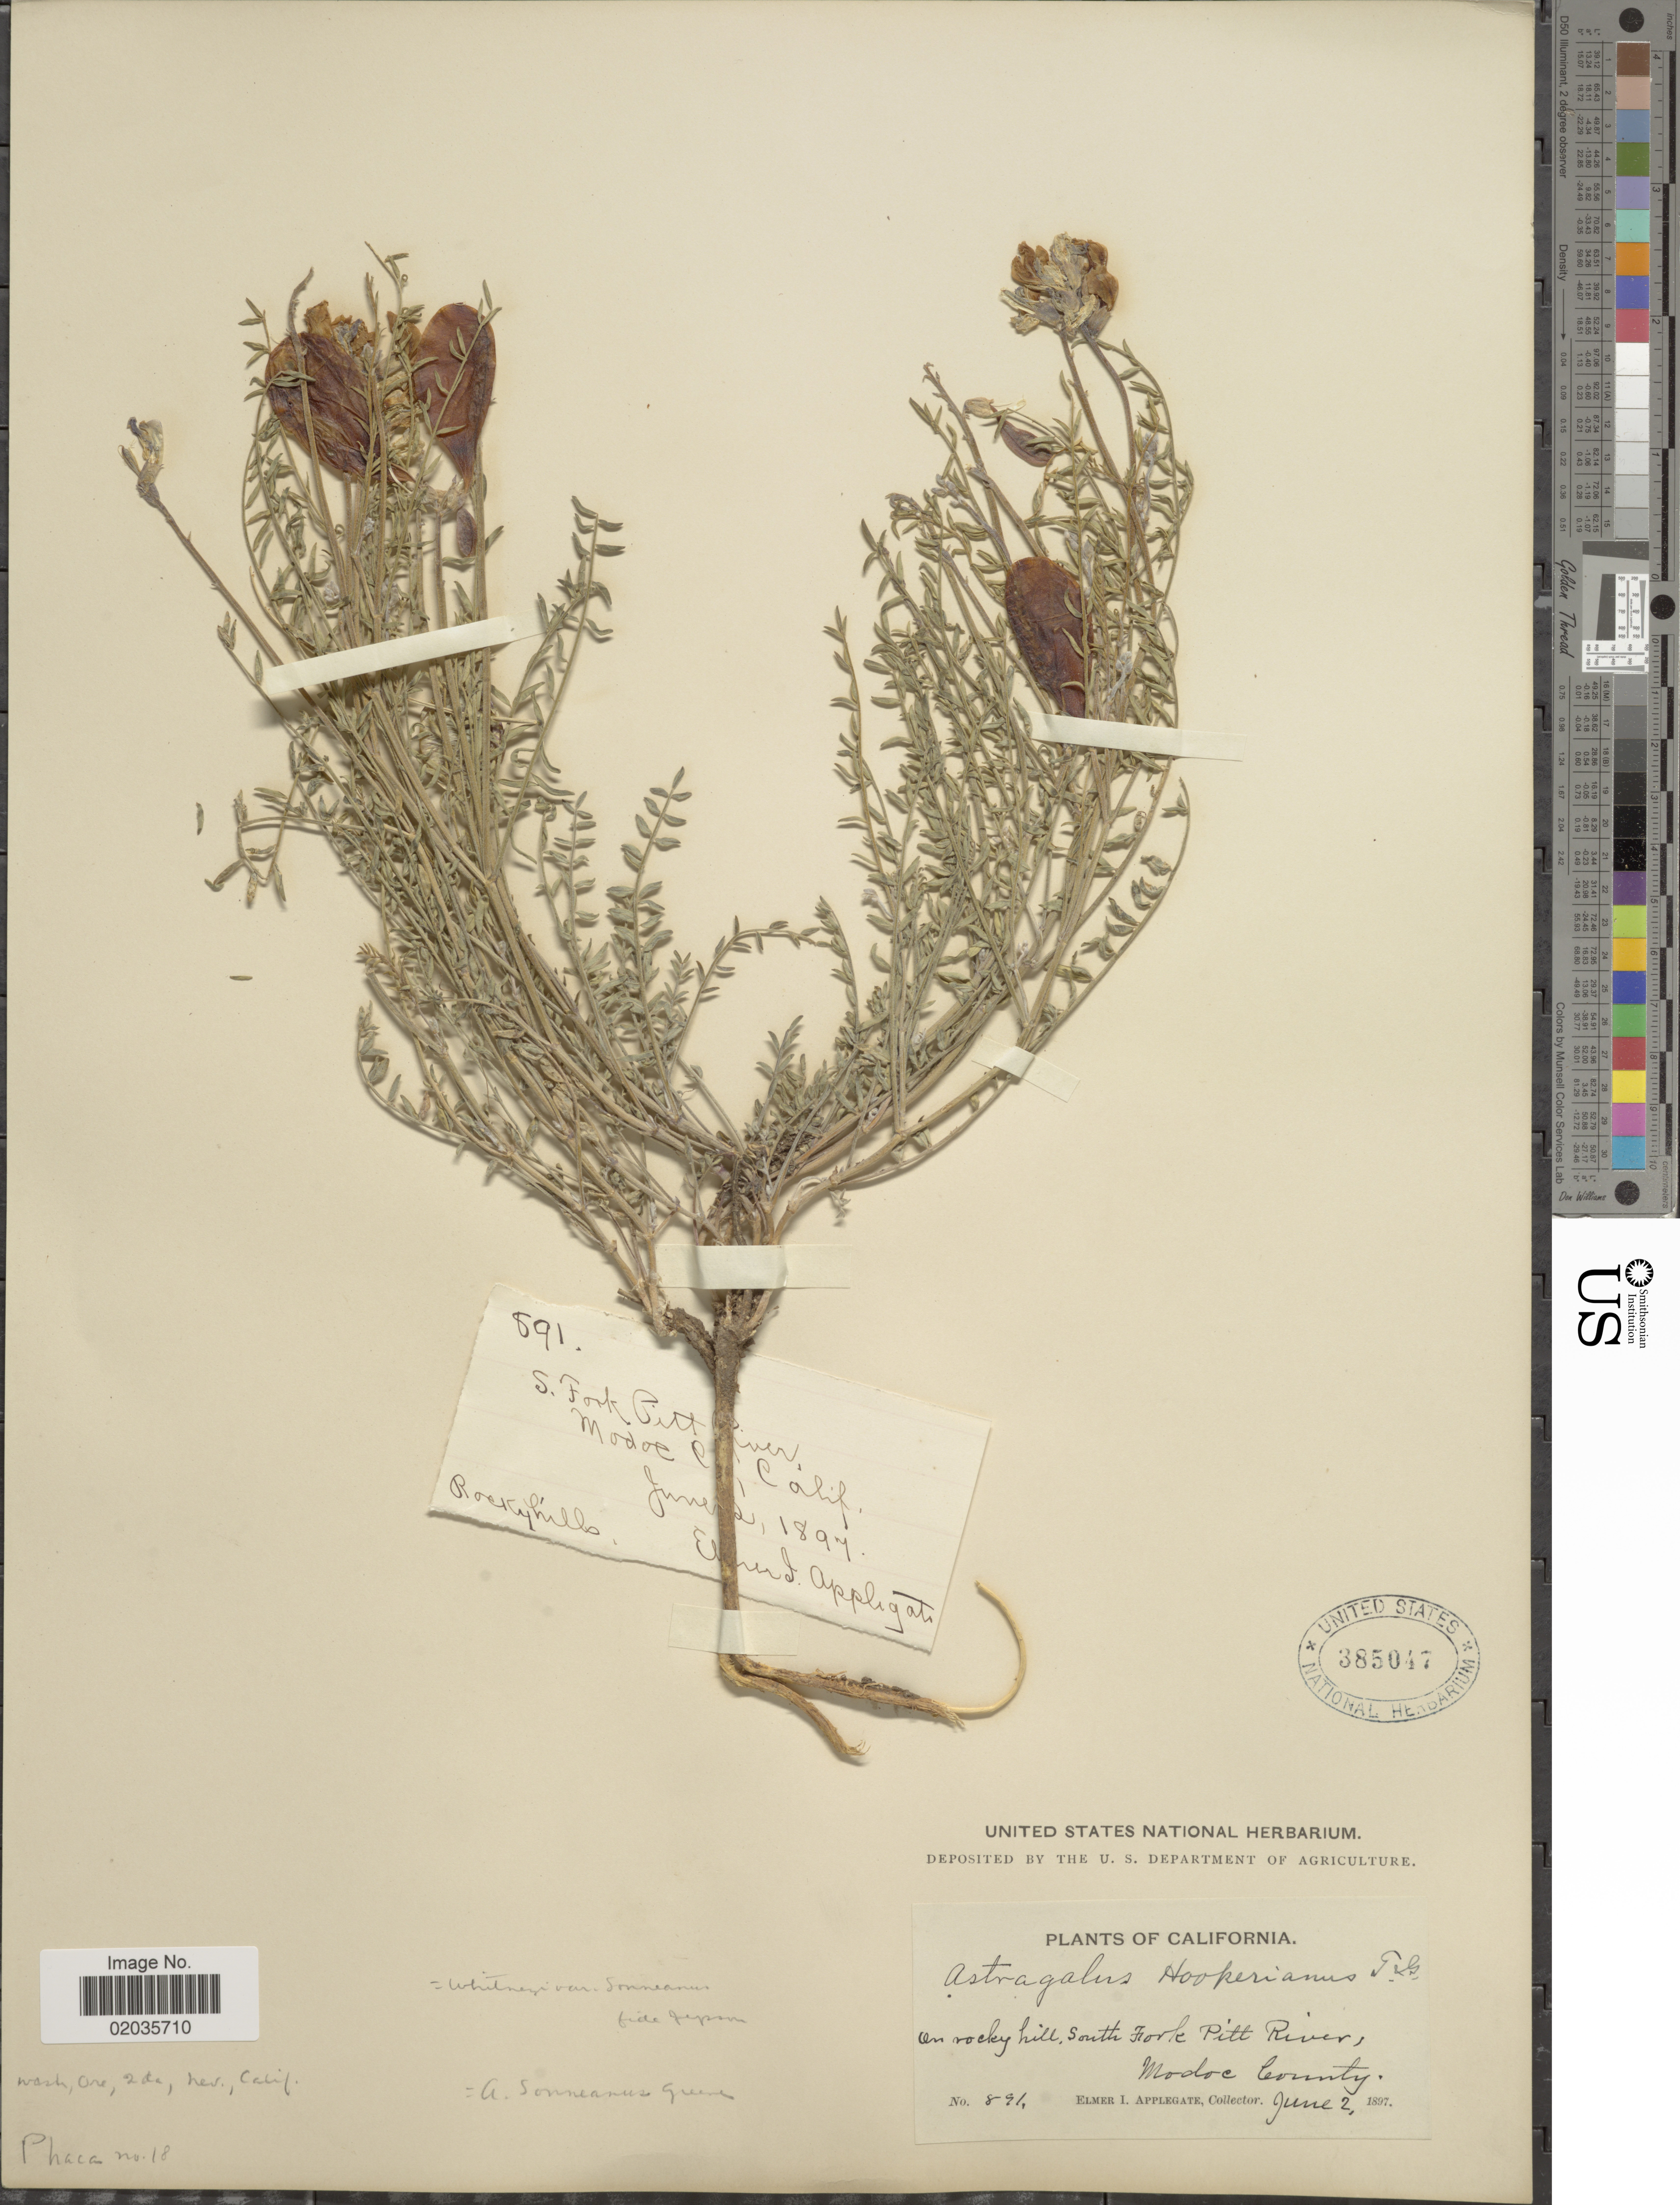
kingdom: Plantae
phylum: Tracheophyta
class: Magnoliopsida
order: Fabales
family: Fabaceae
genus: Astragalus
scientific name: Astragalus whitneyi var. sonneanus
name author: (Greene) Jeps.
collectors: E. I. Applegate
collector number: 891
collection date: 1897-06-02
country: United States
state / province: California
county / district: Modoc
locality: On rocky hill, south Fork Pitt River, Modoc County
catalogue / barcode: US 385047